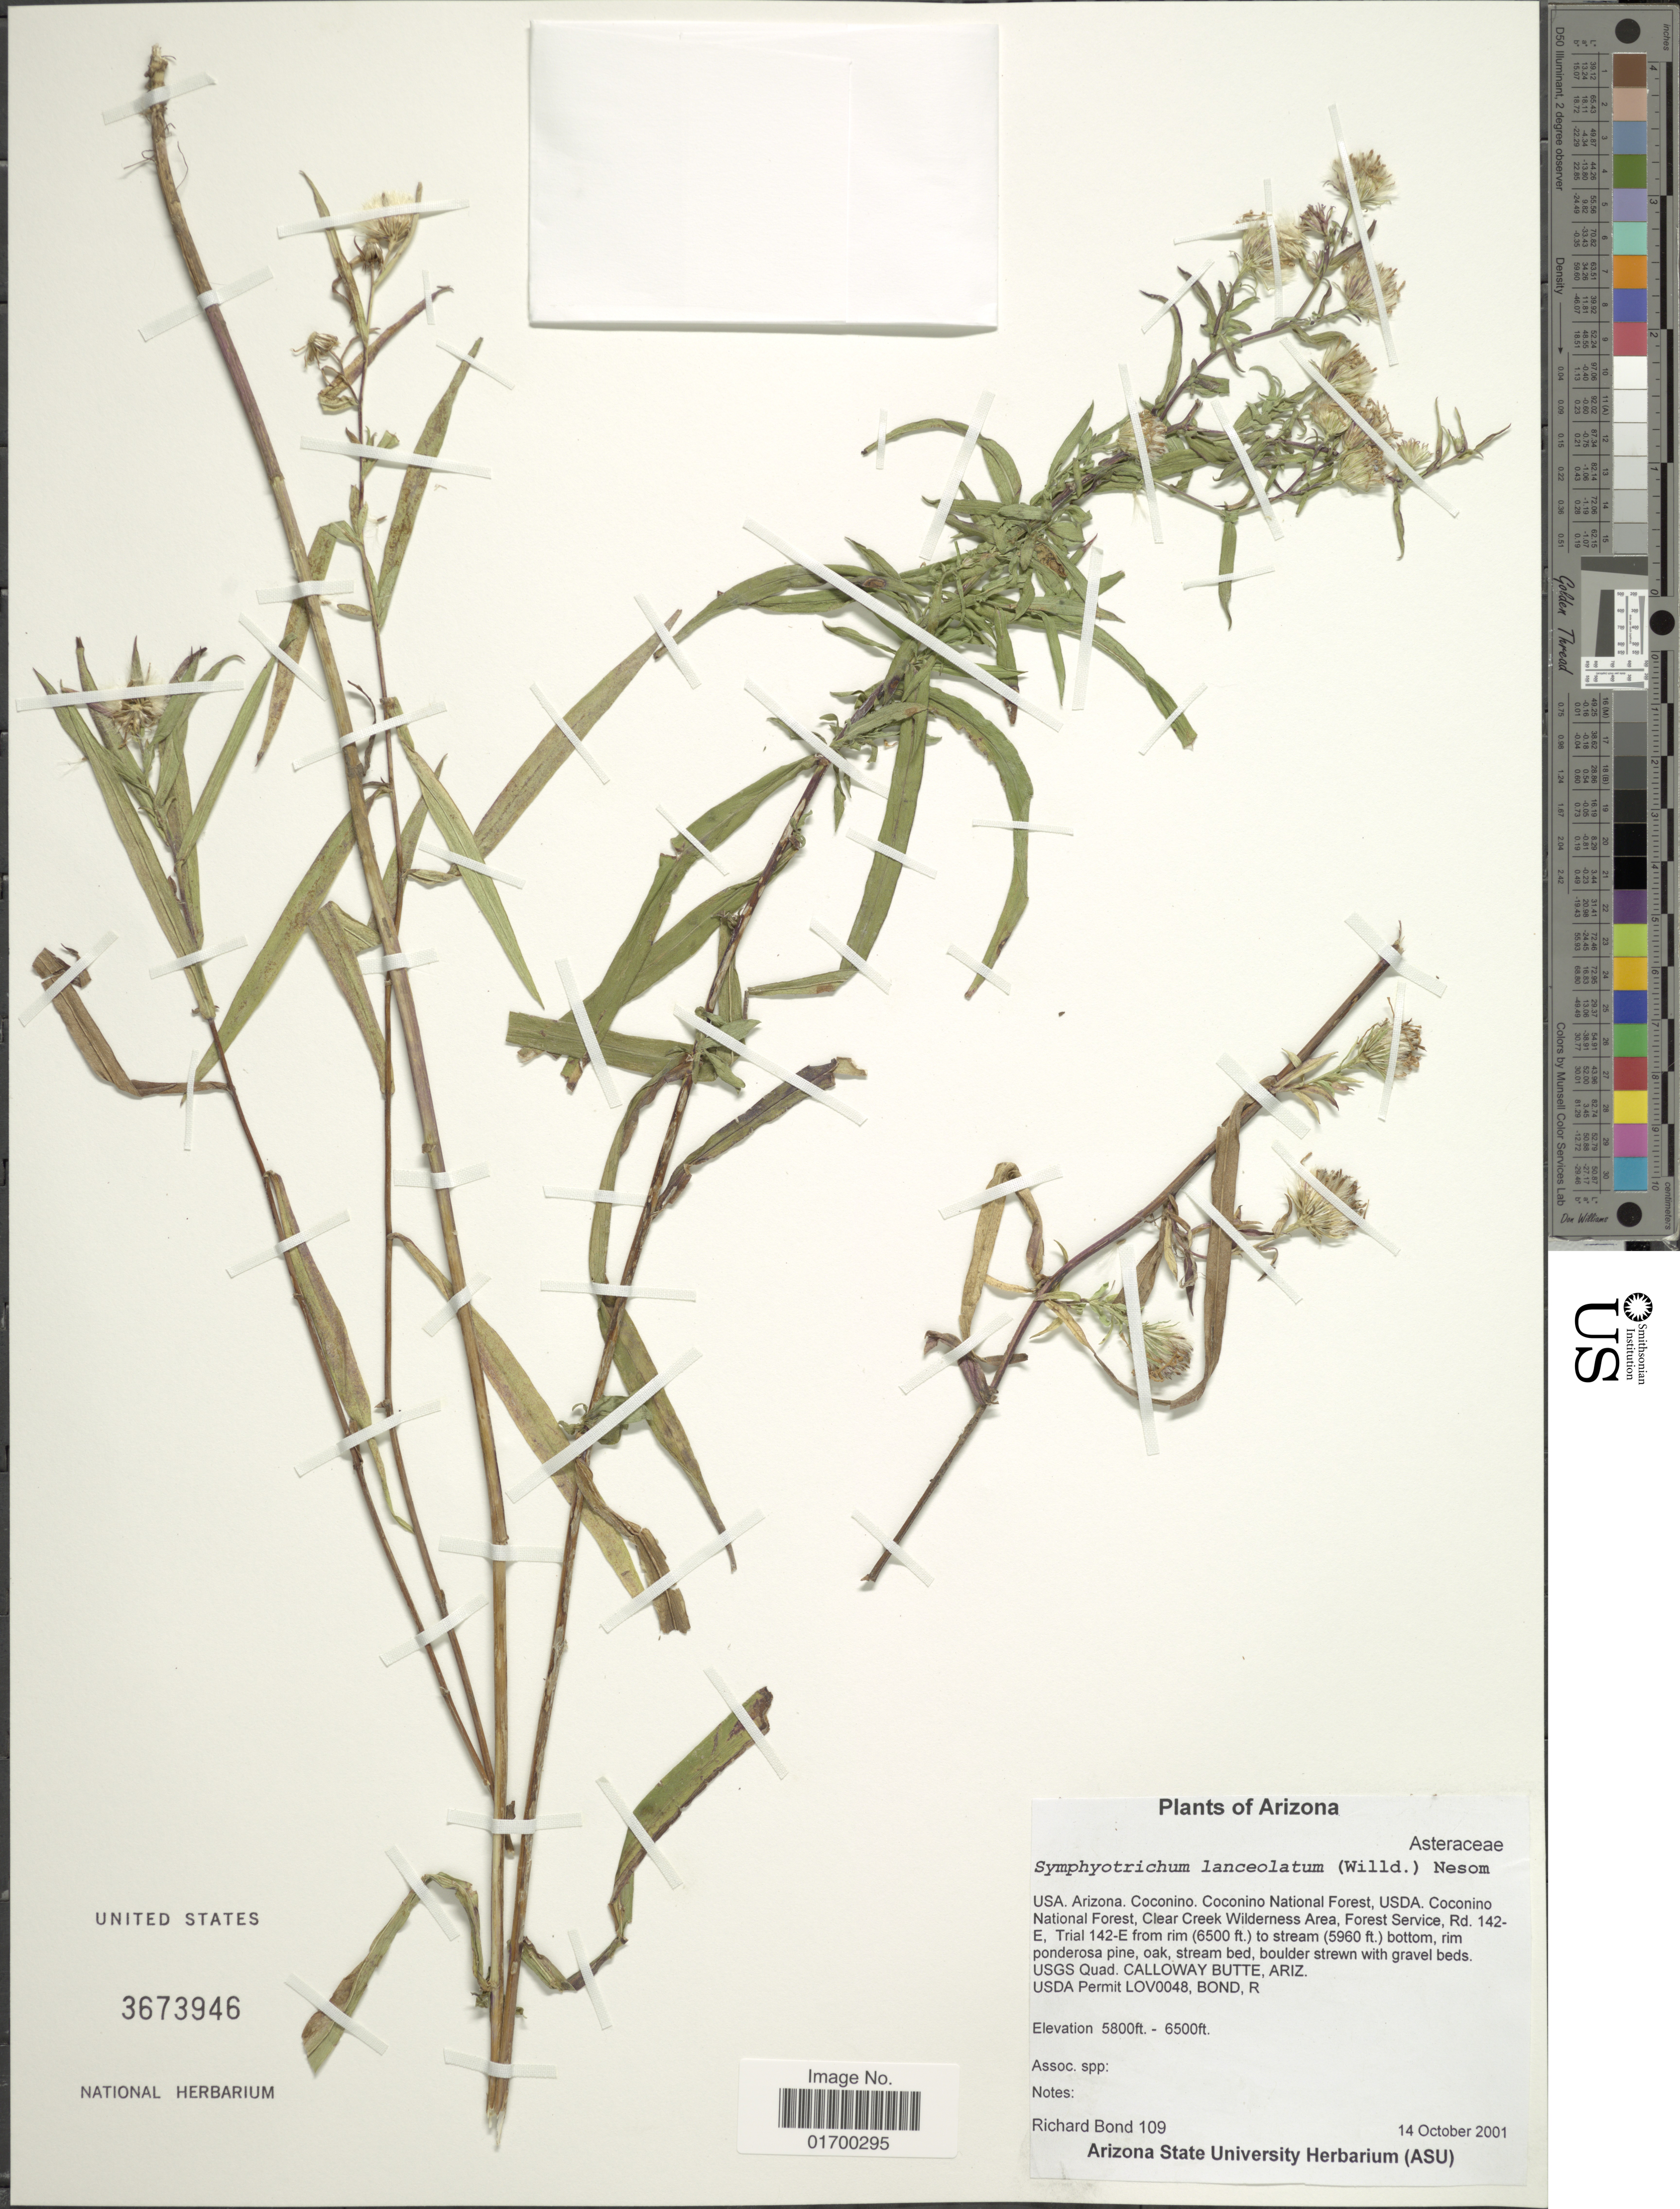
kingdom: Plantae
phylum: Tracheophyta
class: Magnoliopsida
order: Asterales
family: Asteraceae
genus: Symphyotrichum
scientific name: Symphyotrichum lanceolatum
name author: (Willd.) G.L. Nesom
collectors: R. Bond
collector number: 109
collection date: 2001-10-14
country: United States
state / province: Arizona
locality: Coconino National Forest, USDA. Coconino National Forest, Clear Creek Wilderness Area, Forest Service, Rd. 142-E, Trail 142-from rim. USGS Quad. Calloway Butte, Ariz. USDA Permit LOV0048, Bond, R.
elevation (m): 1768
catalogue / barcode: US 3673946